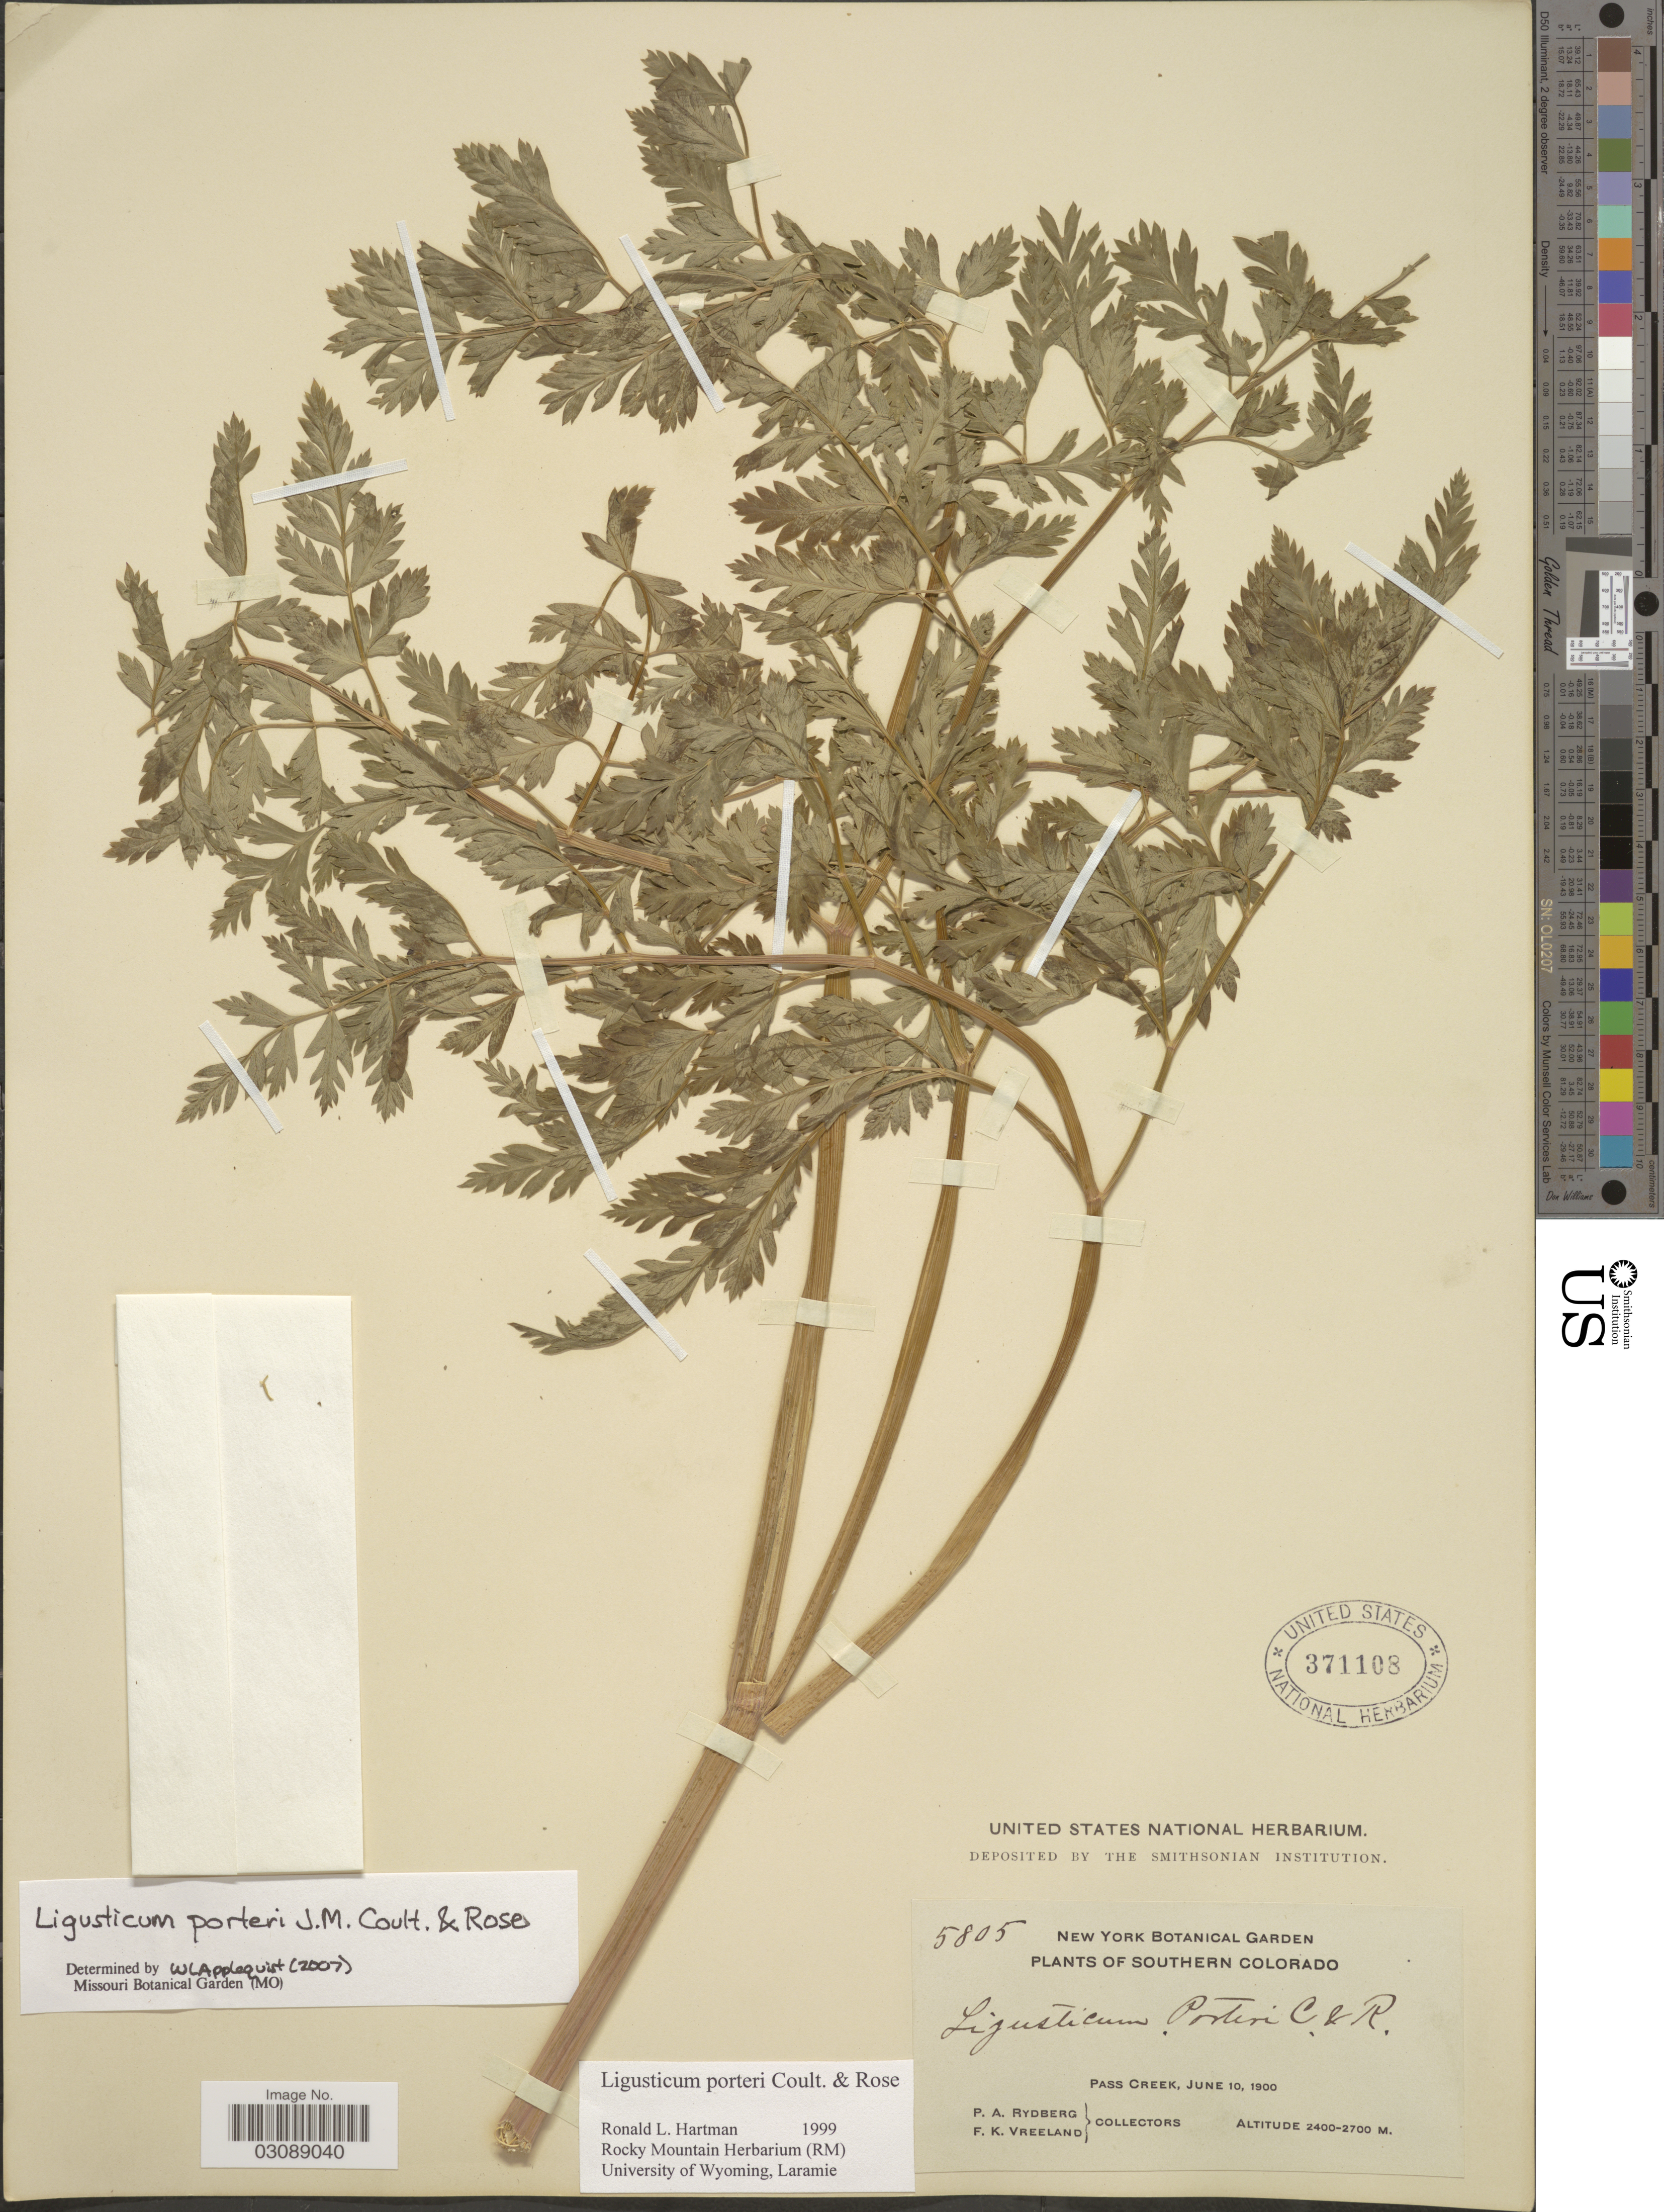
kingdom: Plantae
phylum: Tracheophyta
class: Magnoliopsida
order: Apiales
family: Apiaceae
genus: Ligusticum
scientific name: Ligusticum porteri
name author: J.M. Coult. & Rose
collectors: P. A. Rydberg & P. Vreeland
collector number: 5805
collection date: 1900-06-10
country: United States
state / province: Colorado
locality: Southern Colorado. Pass Creek.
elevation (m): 2400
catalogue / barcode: US 371108